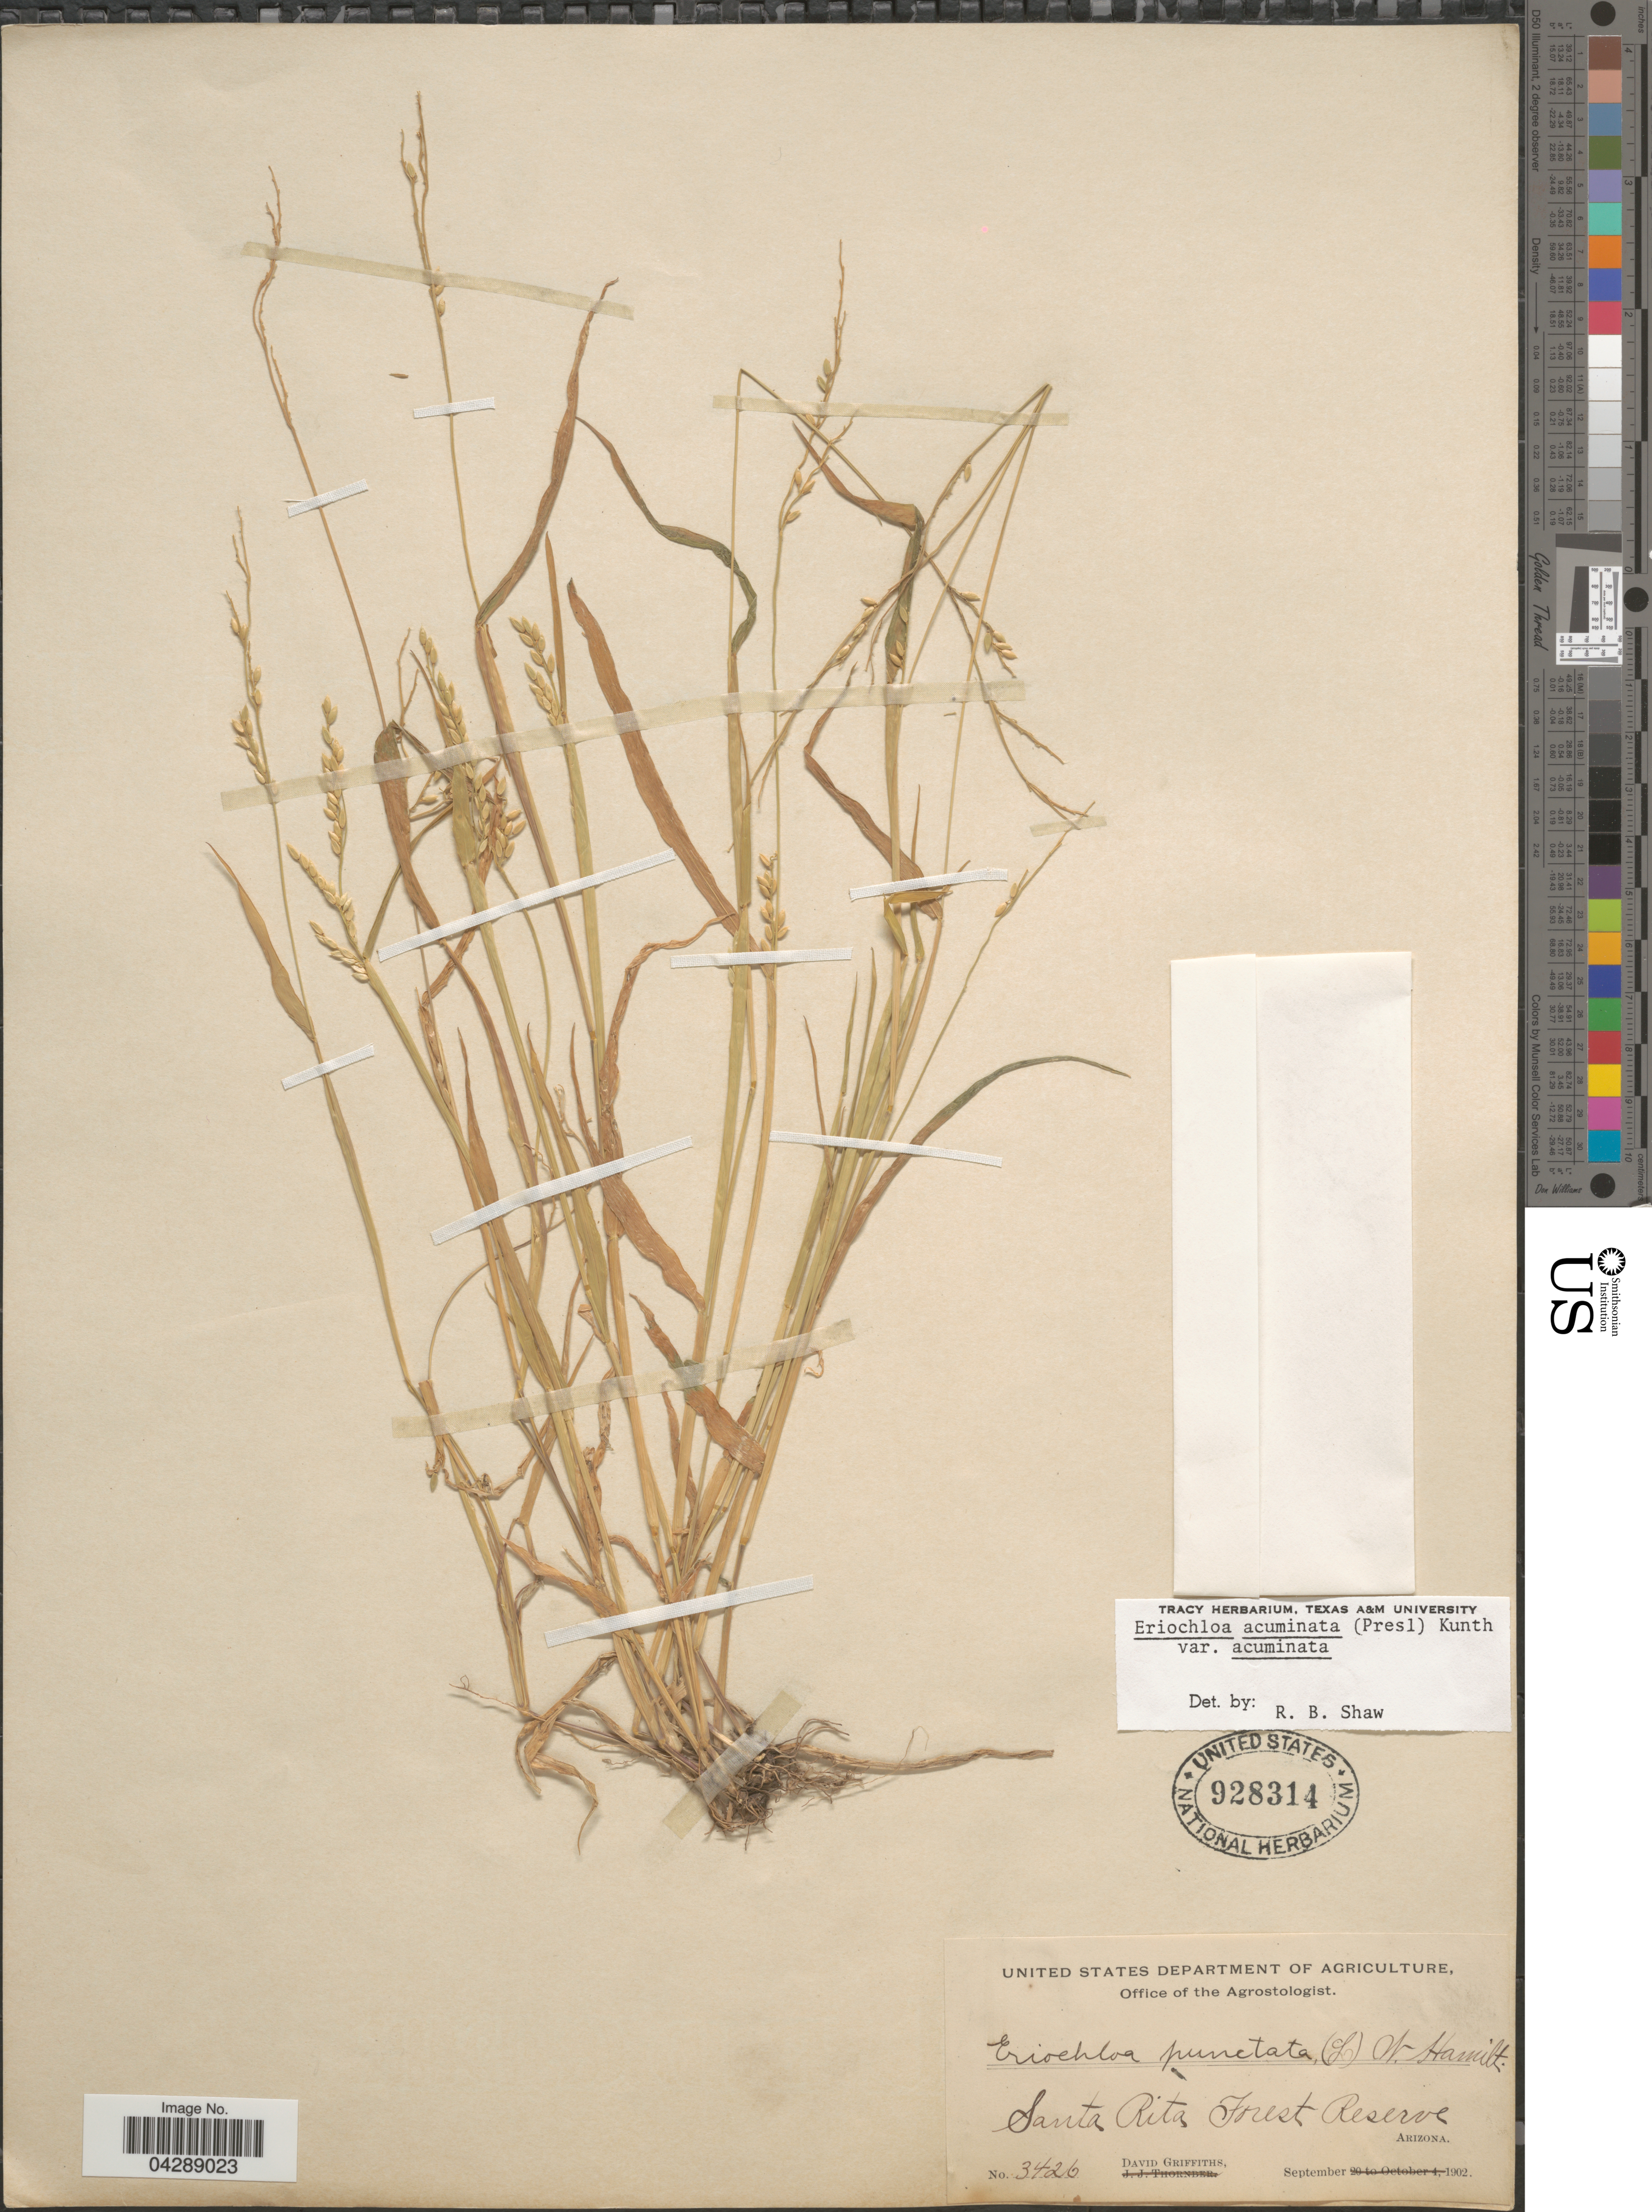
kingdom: Plantae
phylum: Tracheophyta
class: Liliopsida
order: Poales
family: Poaceae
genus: Eriochloa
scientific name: Eriochloa acuminata var. acuminata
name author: (J. Presl) Kunth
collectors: D. Griffiths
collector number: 3426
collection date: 1902-09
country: United States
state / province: Arizona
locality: Santa Rita Forest Reserve.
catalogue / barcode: US 928314